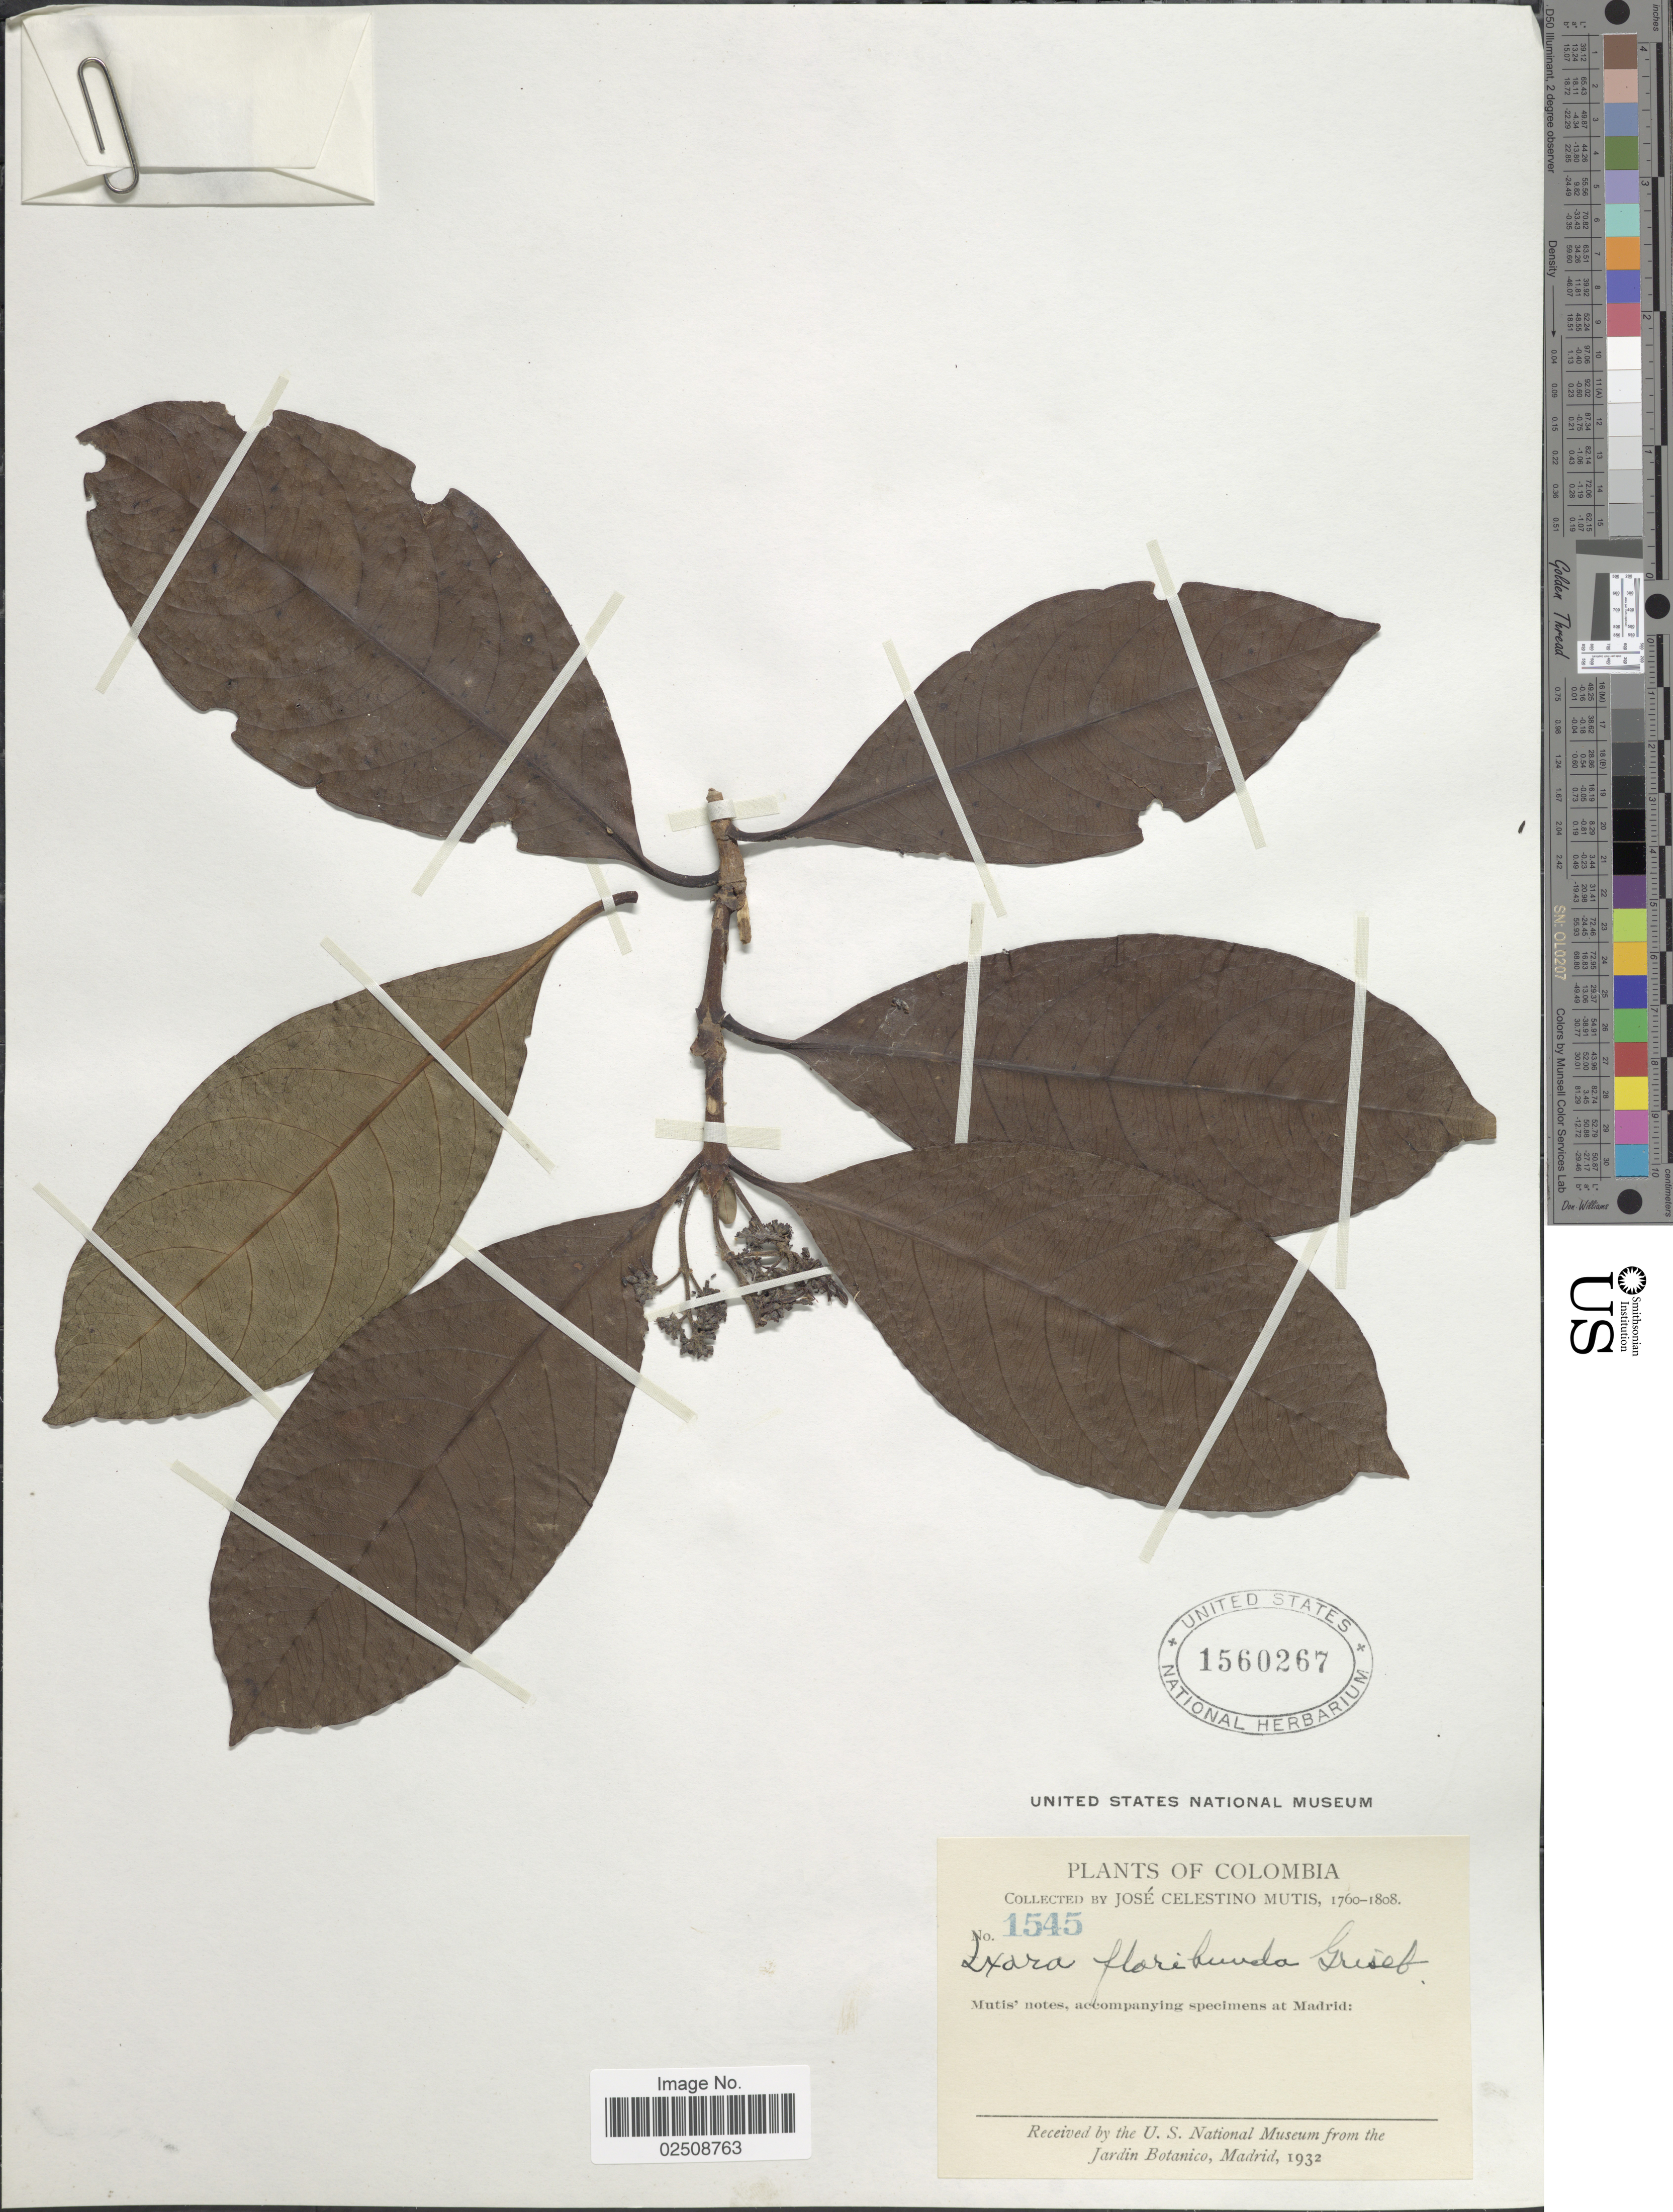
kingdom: Plantae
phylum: Tracheophyta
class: Magnoliopsida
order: Gentianales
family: Rubiaceae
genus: Ixora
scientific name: Ixora floribunda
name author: (A. Rich.) Griseb.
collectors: J. C. B. Mutis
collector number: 1545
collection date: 1760/1808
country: Colombia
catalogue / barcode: US 1560267